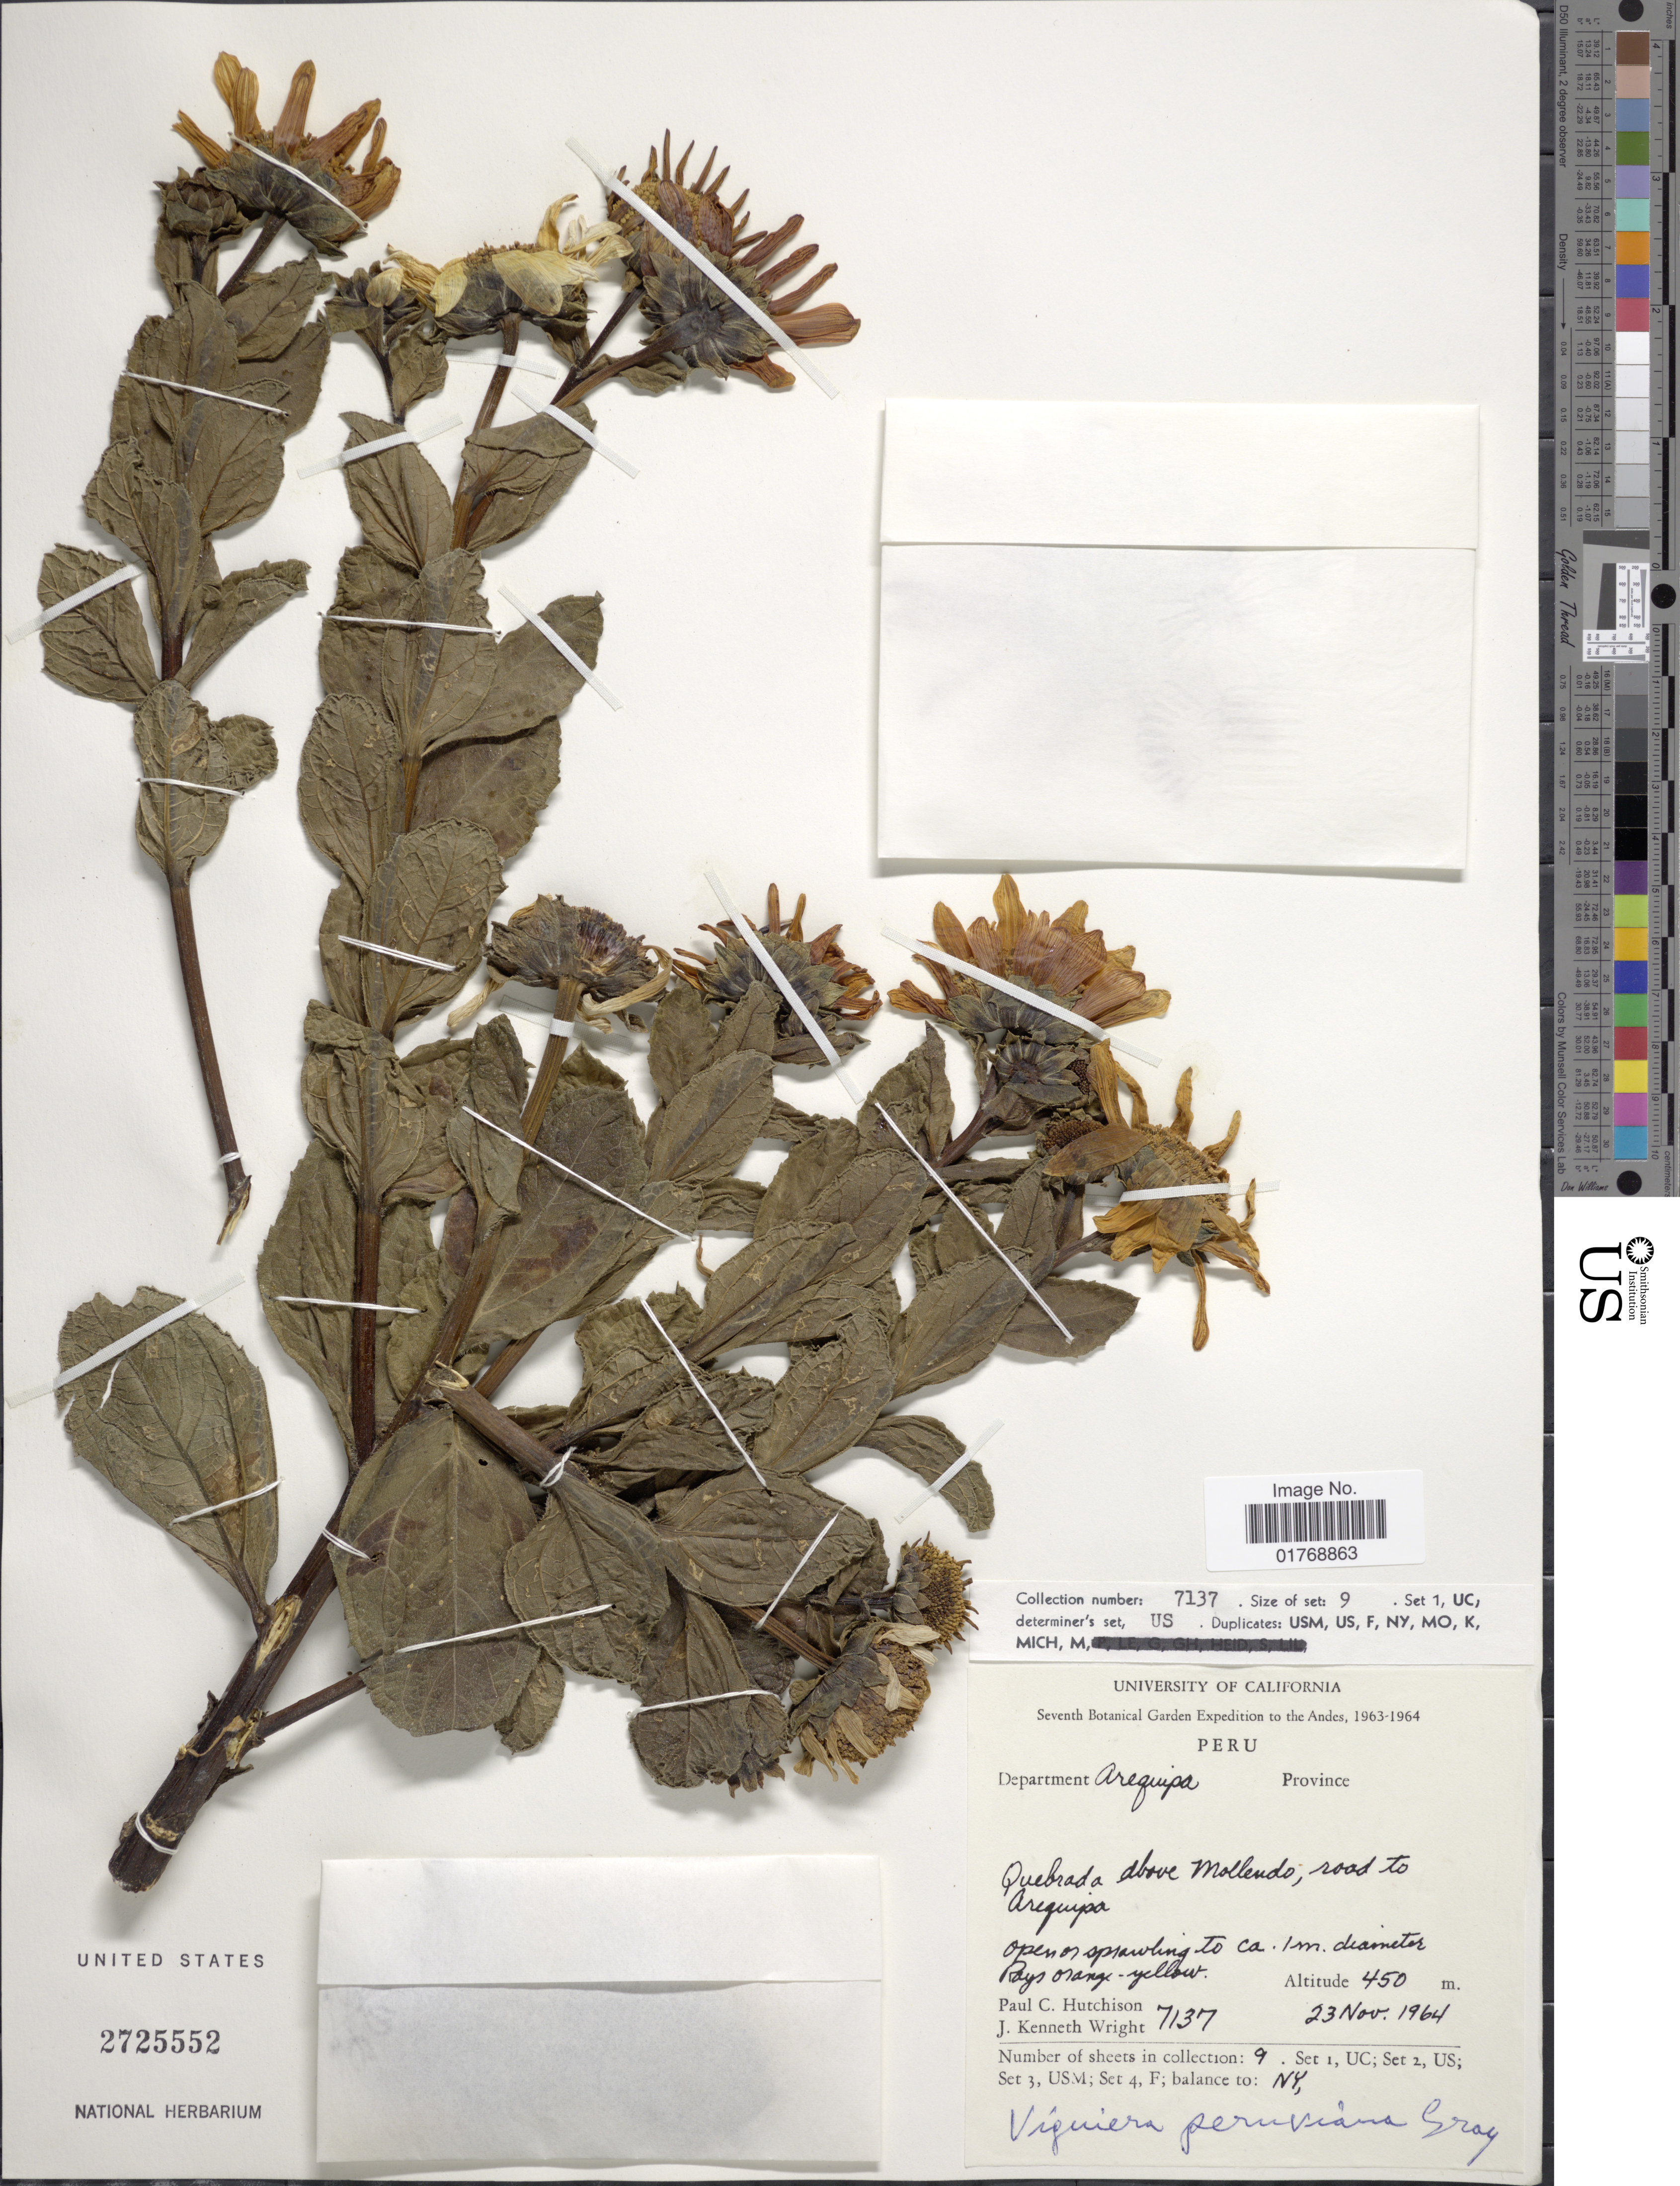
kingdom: Plantae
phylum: Tracheophyta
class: Magnoliopsida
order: Asterales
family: Asteraceae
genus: Viguiera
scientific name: Viguiera peruviana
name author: A. Gray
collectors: P. C. Hutchison & J. K. Wright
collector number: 7137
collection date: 1964-11-23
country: Peru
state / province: Arequipa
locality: Department Arequipa. Quebrada above Mollendo, road to Arequipa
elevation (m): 450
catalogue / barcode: US 2725552